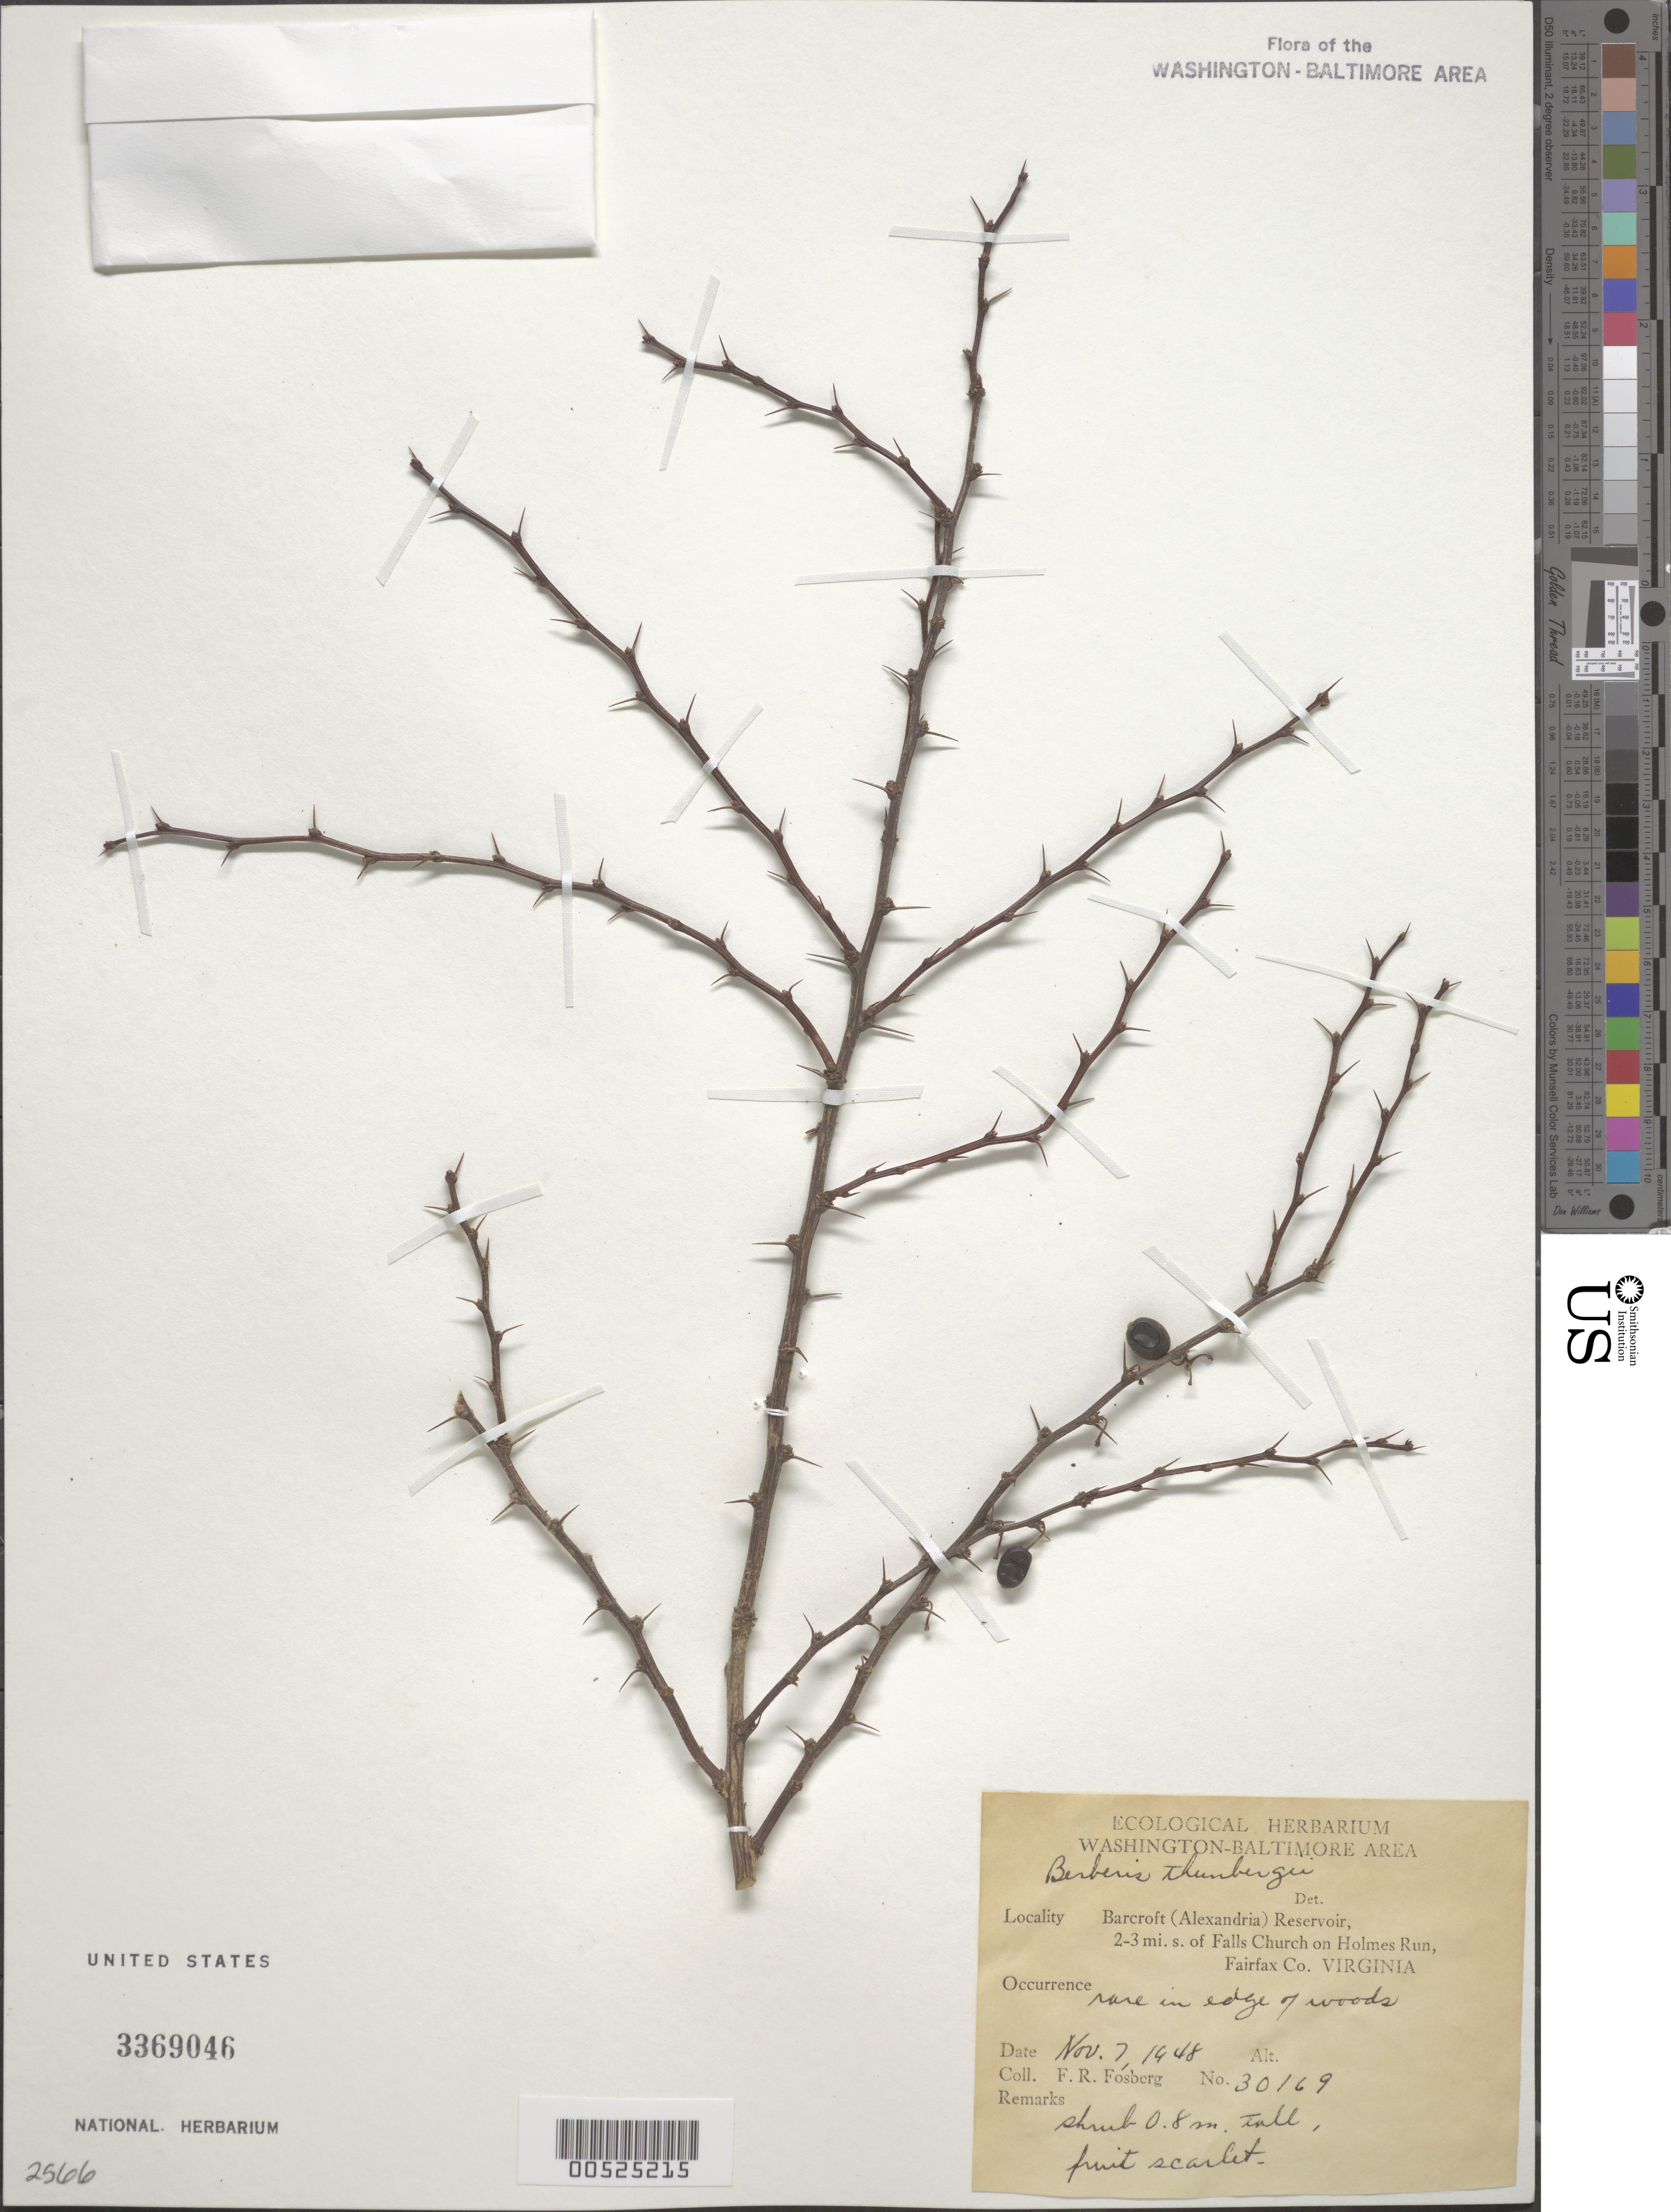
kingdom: Plantae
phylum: Tracheophyta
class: Magnoliopsida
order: Ranunculales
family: Berberidaceae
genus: Berberis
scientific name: Berberis thunbergii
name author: DC.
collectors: F. R. Fosberg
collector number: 30169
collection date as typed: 07 Nov 1948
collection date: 1948-11-07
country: United States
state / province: Virginia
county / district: Fairfax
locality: Barcroft (Alexandria) Reservoir, 2-3 mi. S of Falls Church on Holmes Run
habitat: Rare in edge of woods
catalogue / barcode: US 3369046